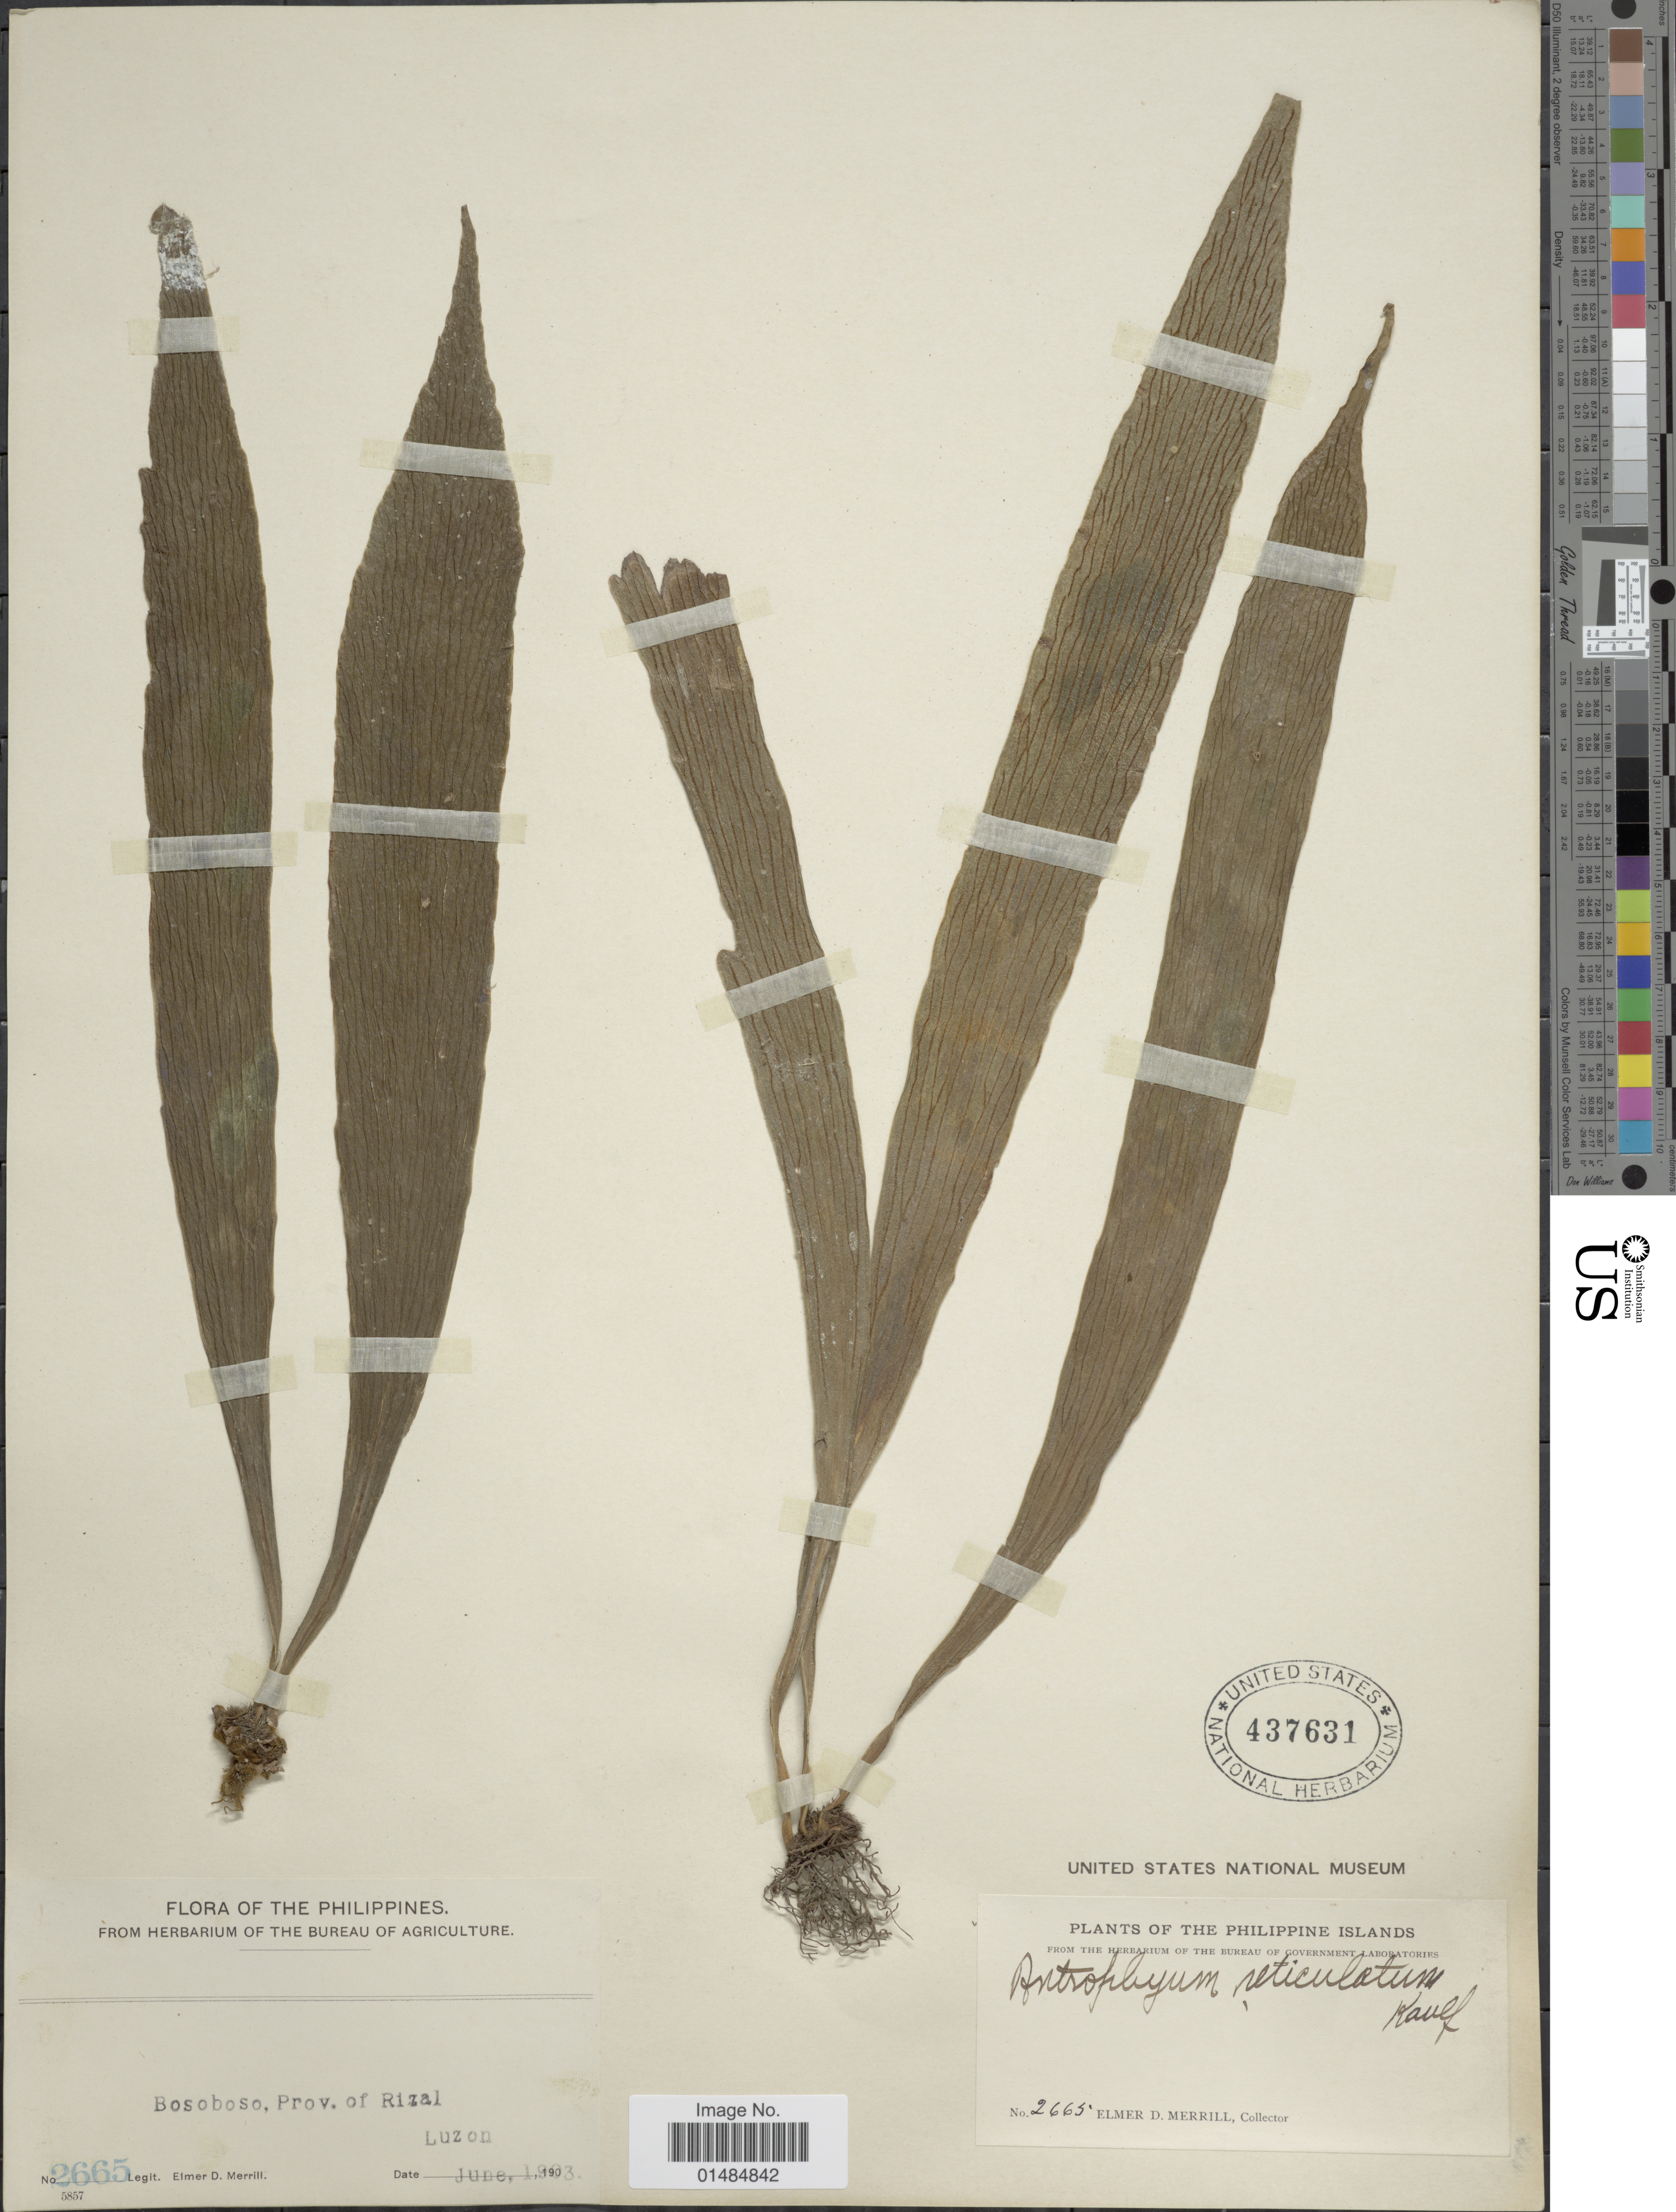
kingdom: Plantae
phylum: Tracheophyta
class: Polypodiopsida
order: Polypodiales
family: Pteridaceae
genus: Antrophyum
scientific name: Antrophyum reticulatum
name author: (G. Forst.) Kaulf.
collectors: E. D. Merrill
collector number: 2665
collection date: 1903-06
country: Philippines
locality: Bosoboso, Prov. of Rizal, Luzon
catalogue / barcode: US 437631